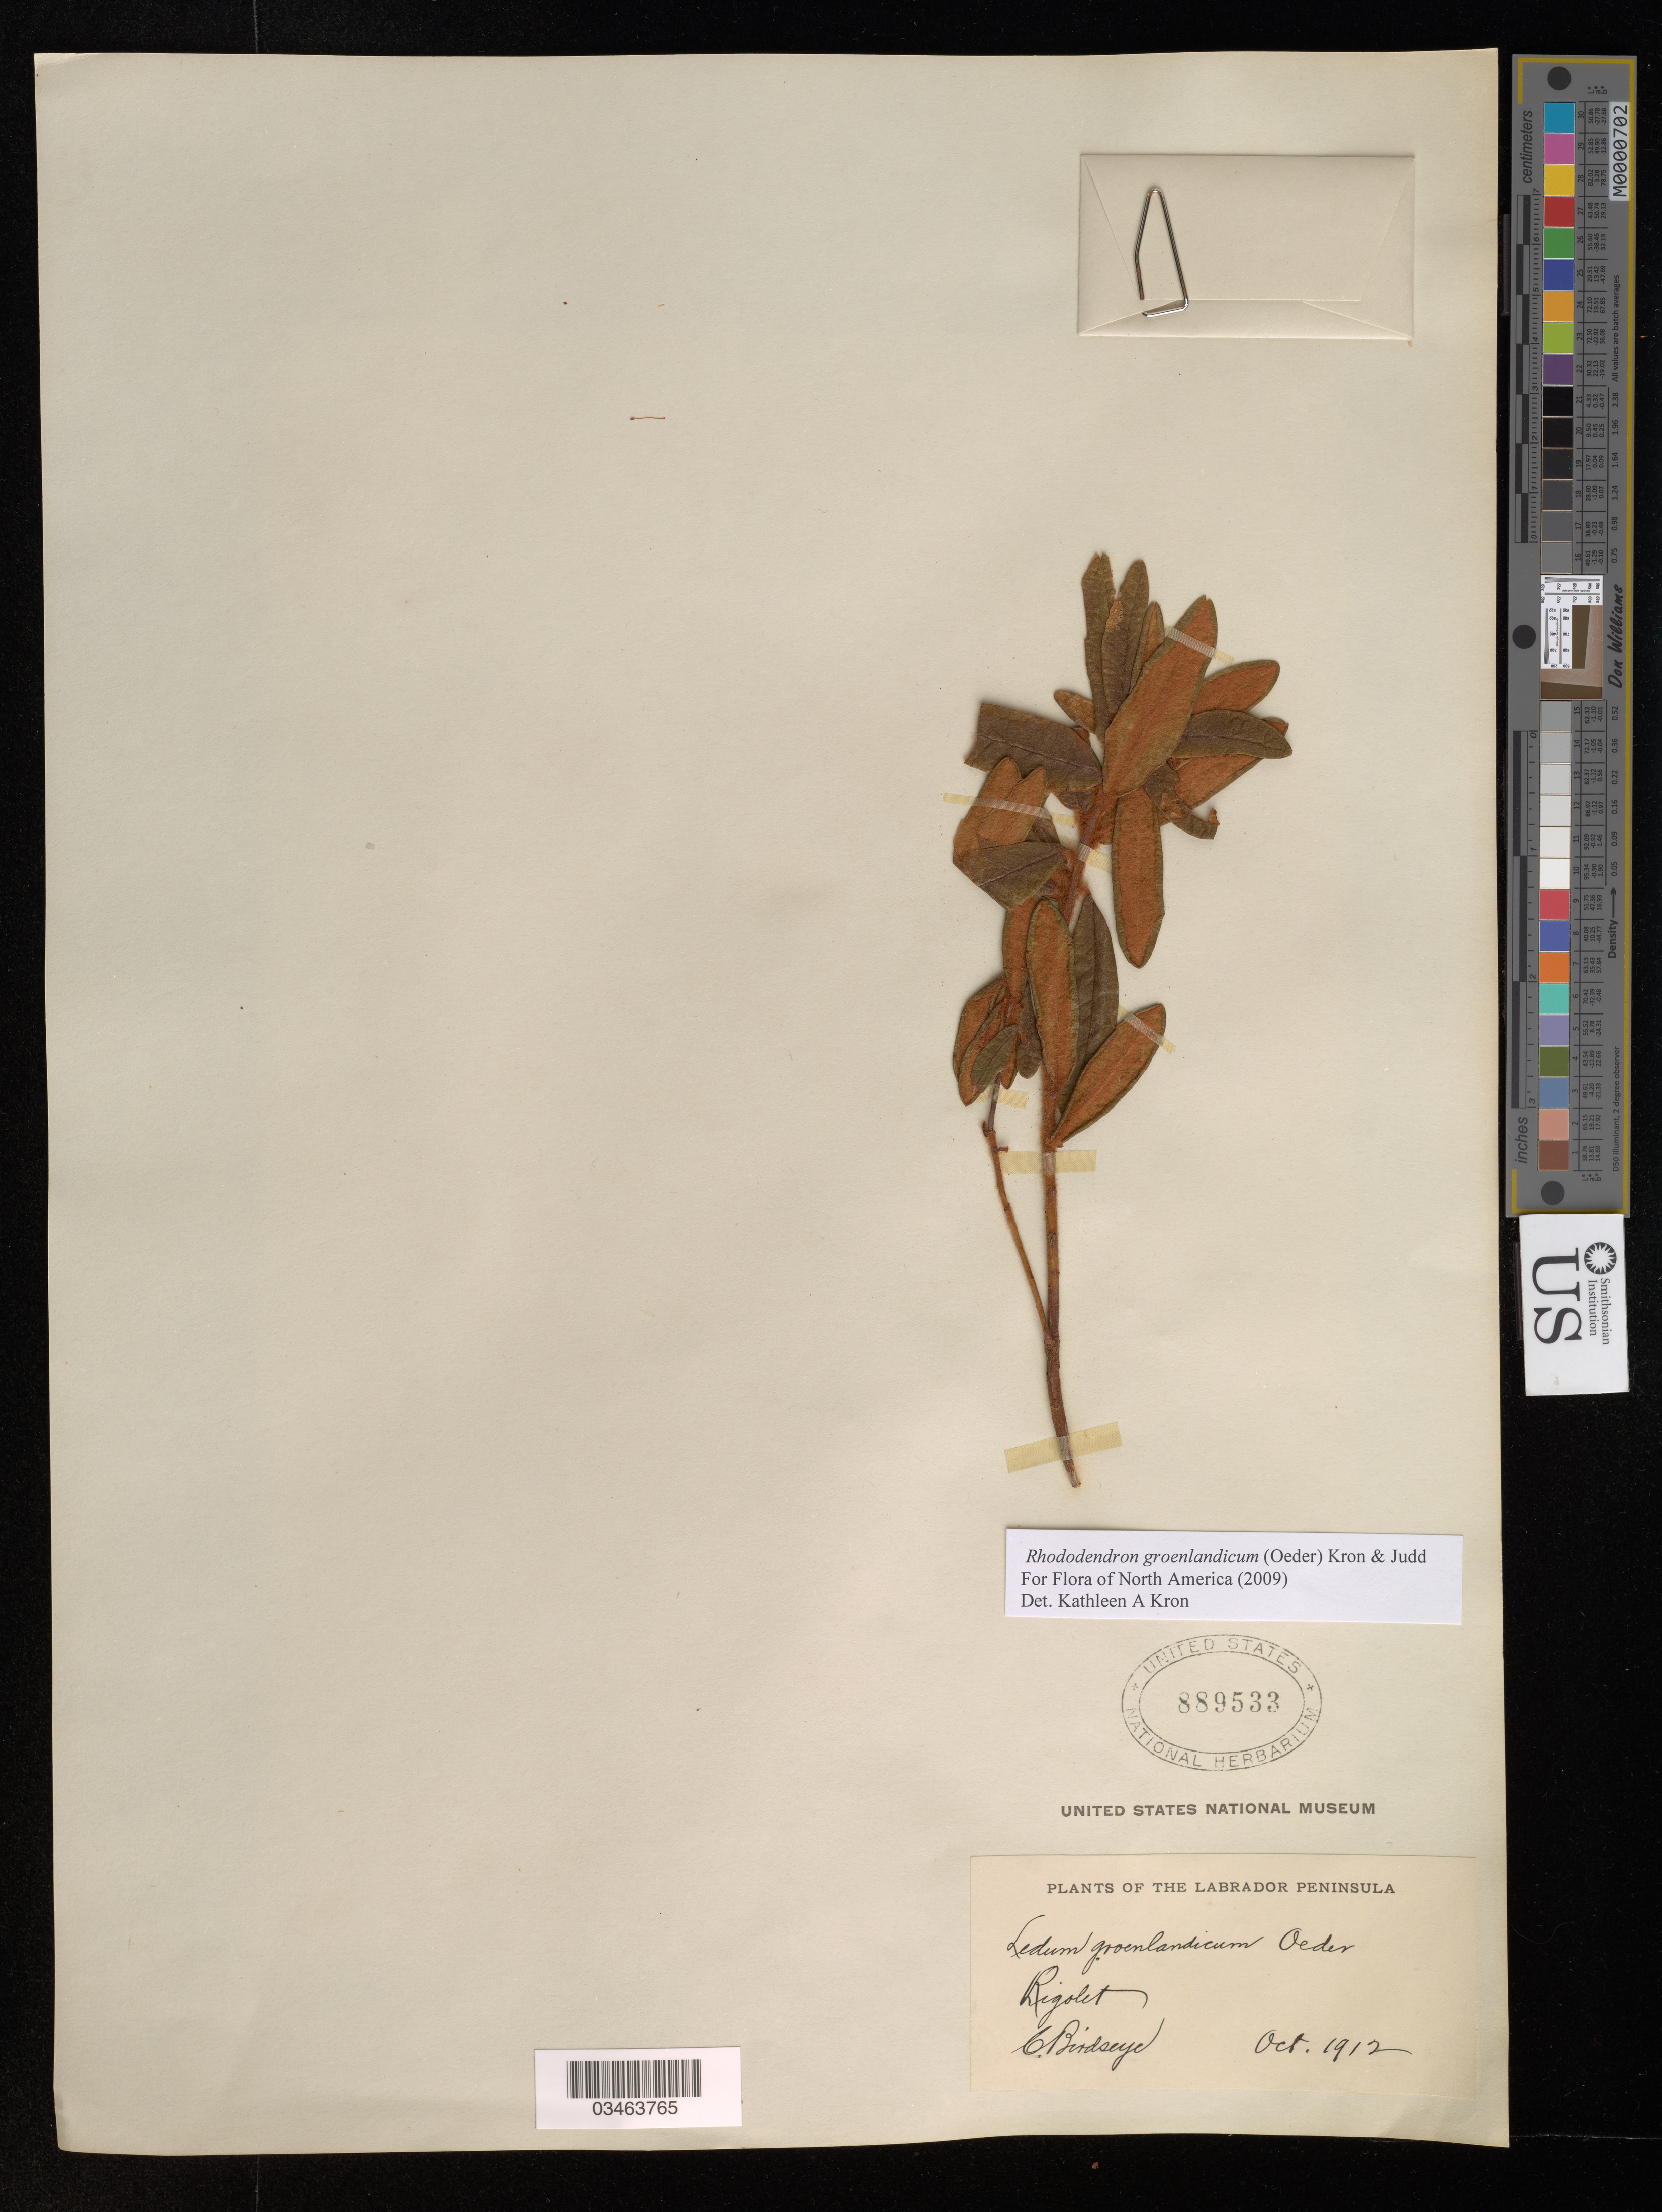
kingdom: Plantae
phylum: Tracheophyta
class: Magnoliopsida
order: Ericales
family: Ericaceae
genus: Rhododendron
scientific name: Rhododendron groenlandicum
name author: (Oeder) Kron & Judd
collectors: C. Birdseye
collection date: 1912-10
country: Canada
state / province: Newfoundland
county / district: Labrador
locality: The Labrador Peninsula. Rigolet.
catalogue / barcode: US 889533